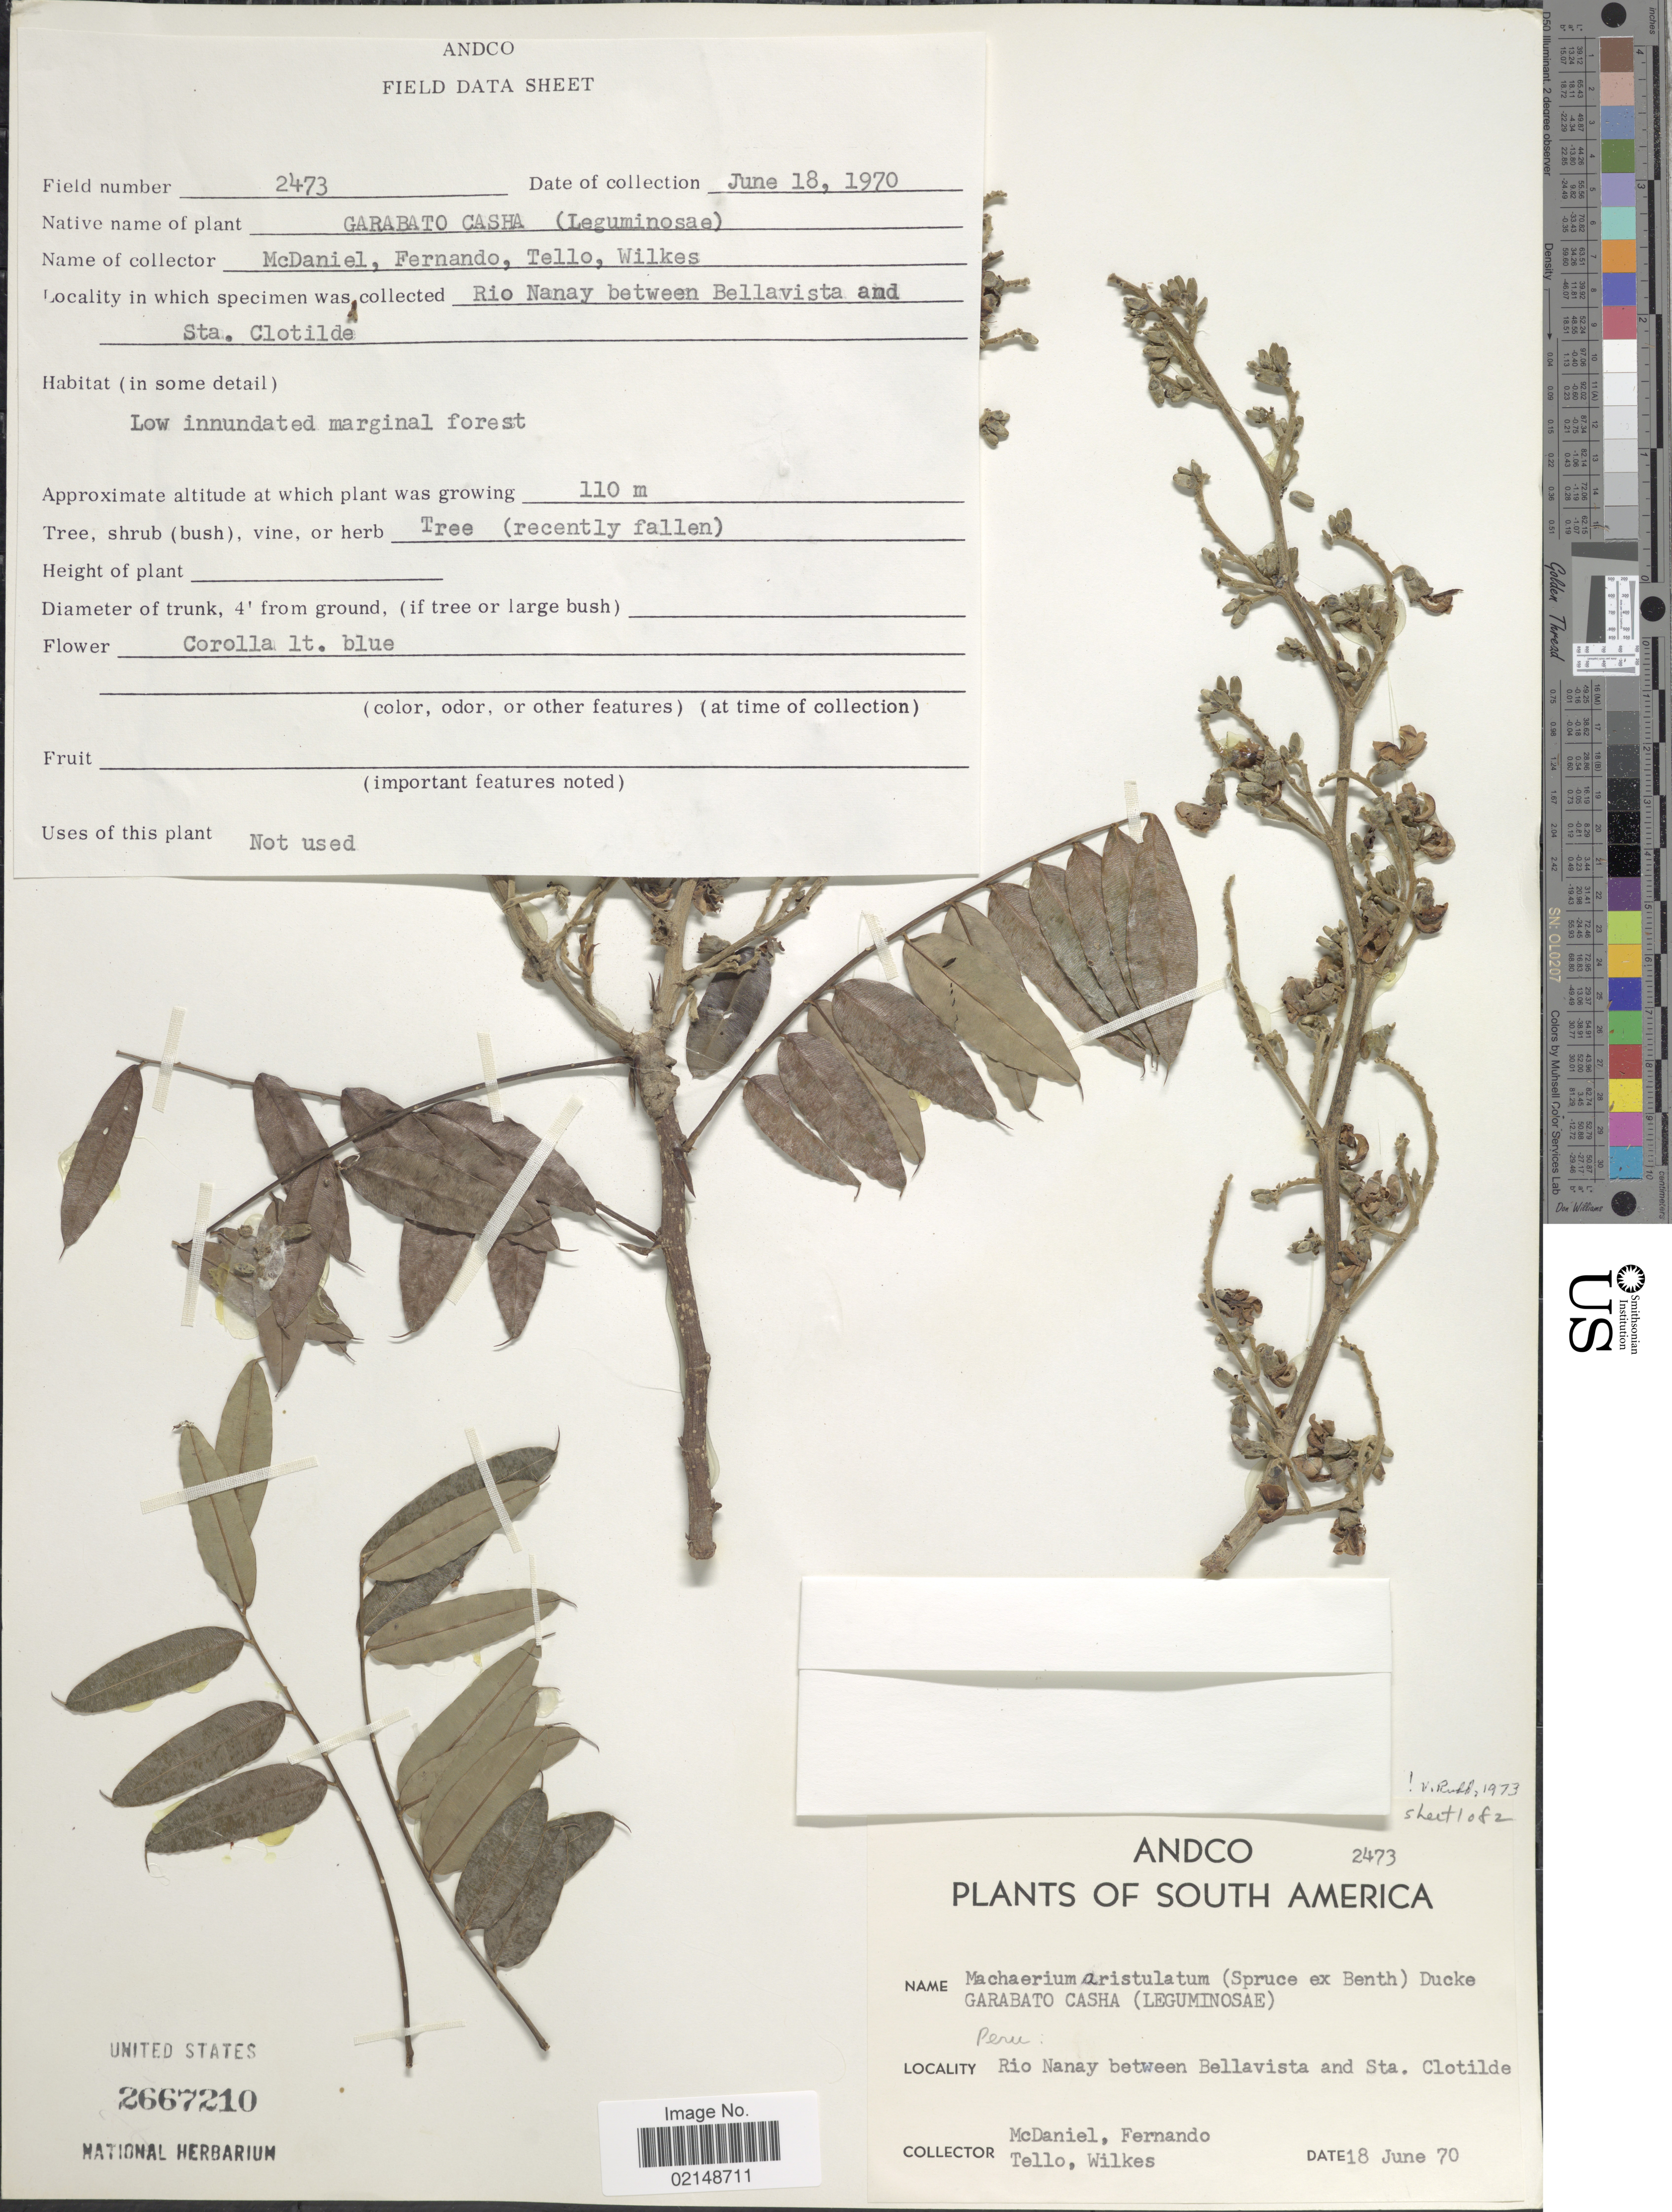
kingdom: Plantae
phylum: Tracheophyta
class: Magnoliopsida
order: Fabales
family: Fabaceae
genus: Machaerium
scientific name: Machaerium aristulatum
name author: (Spruce ex Benth.) Duckee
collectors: -- McDaniel, -- Fernando, -. Tello & Wilkes Explor. Exped.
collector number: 2473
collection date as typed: Transcribed d/m/y: 18/6/70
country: Peru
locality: South America, Rio Nanay between Bellavista and Sta. Clotilde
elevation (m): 110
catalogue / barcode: US 2667210